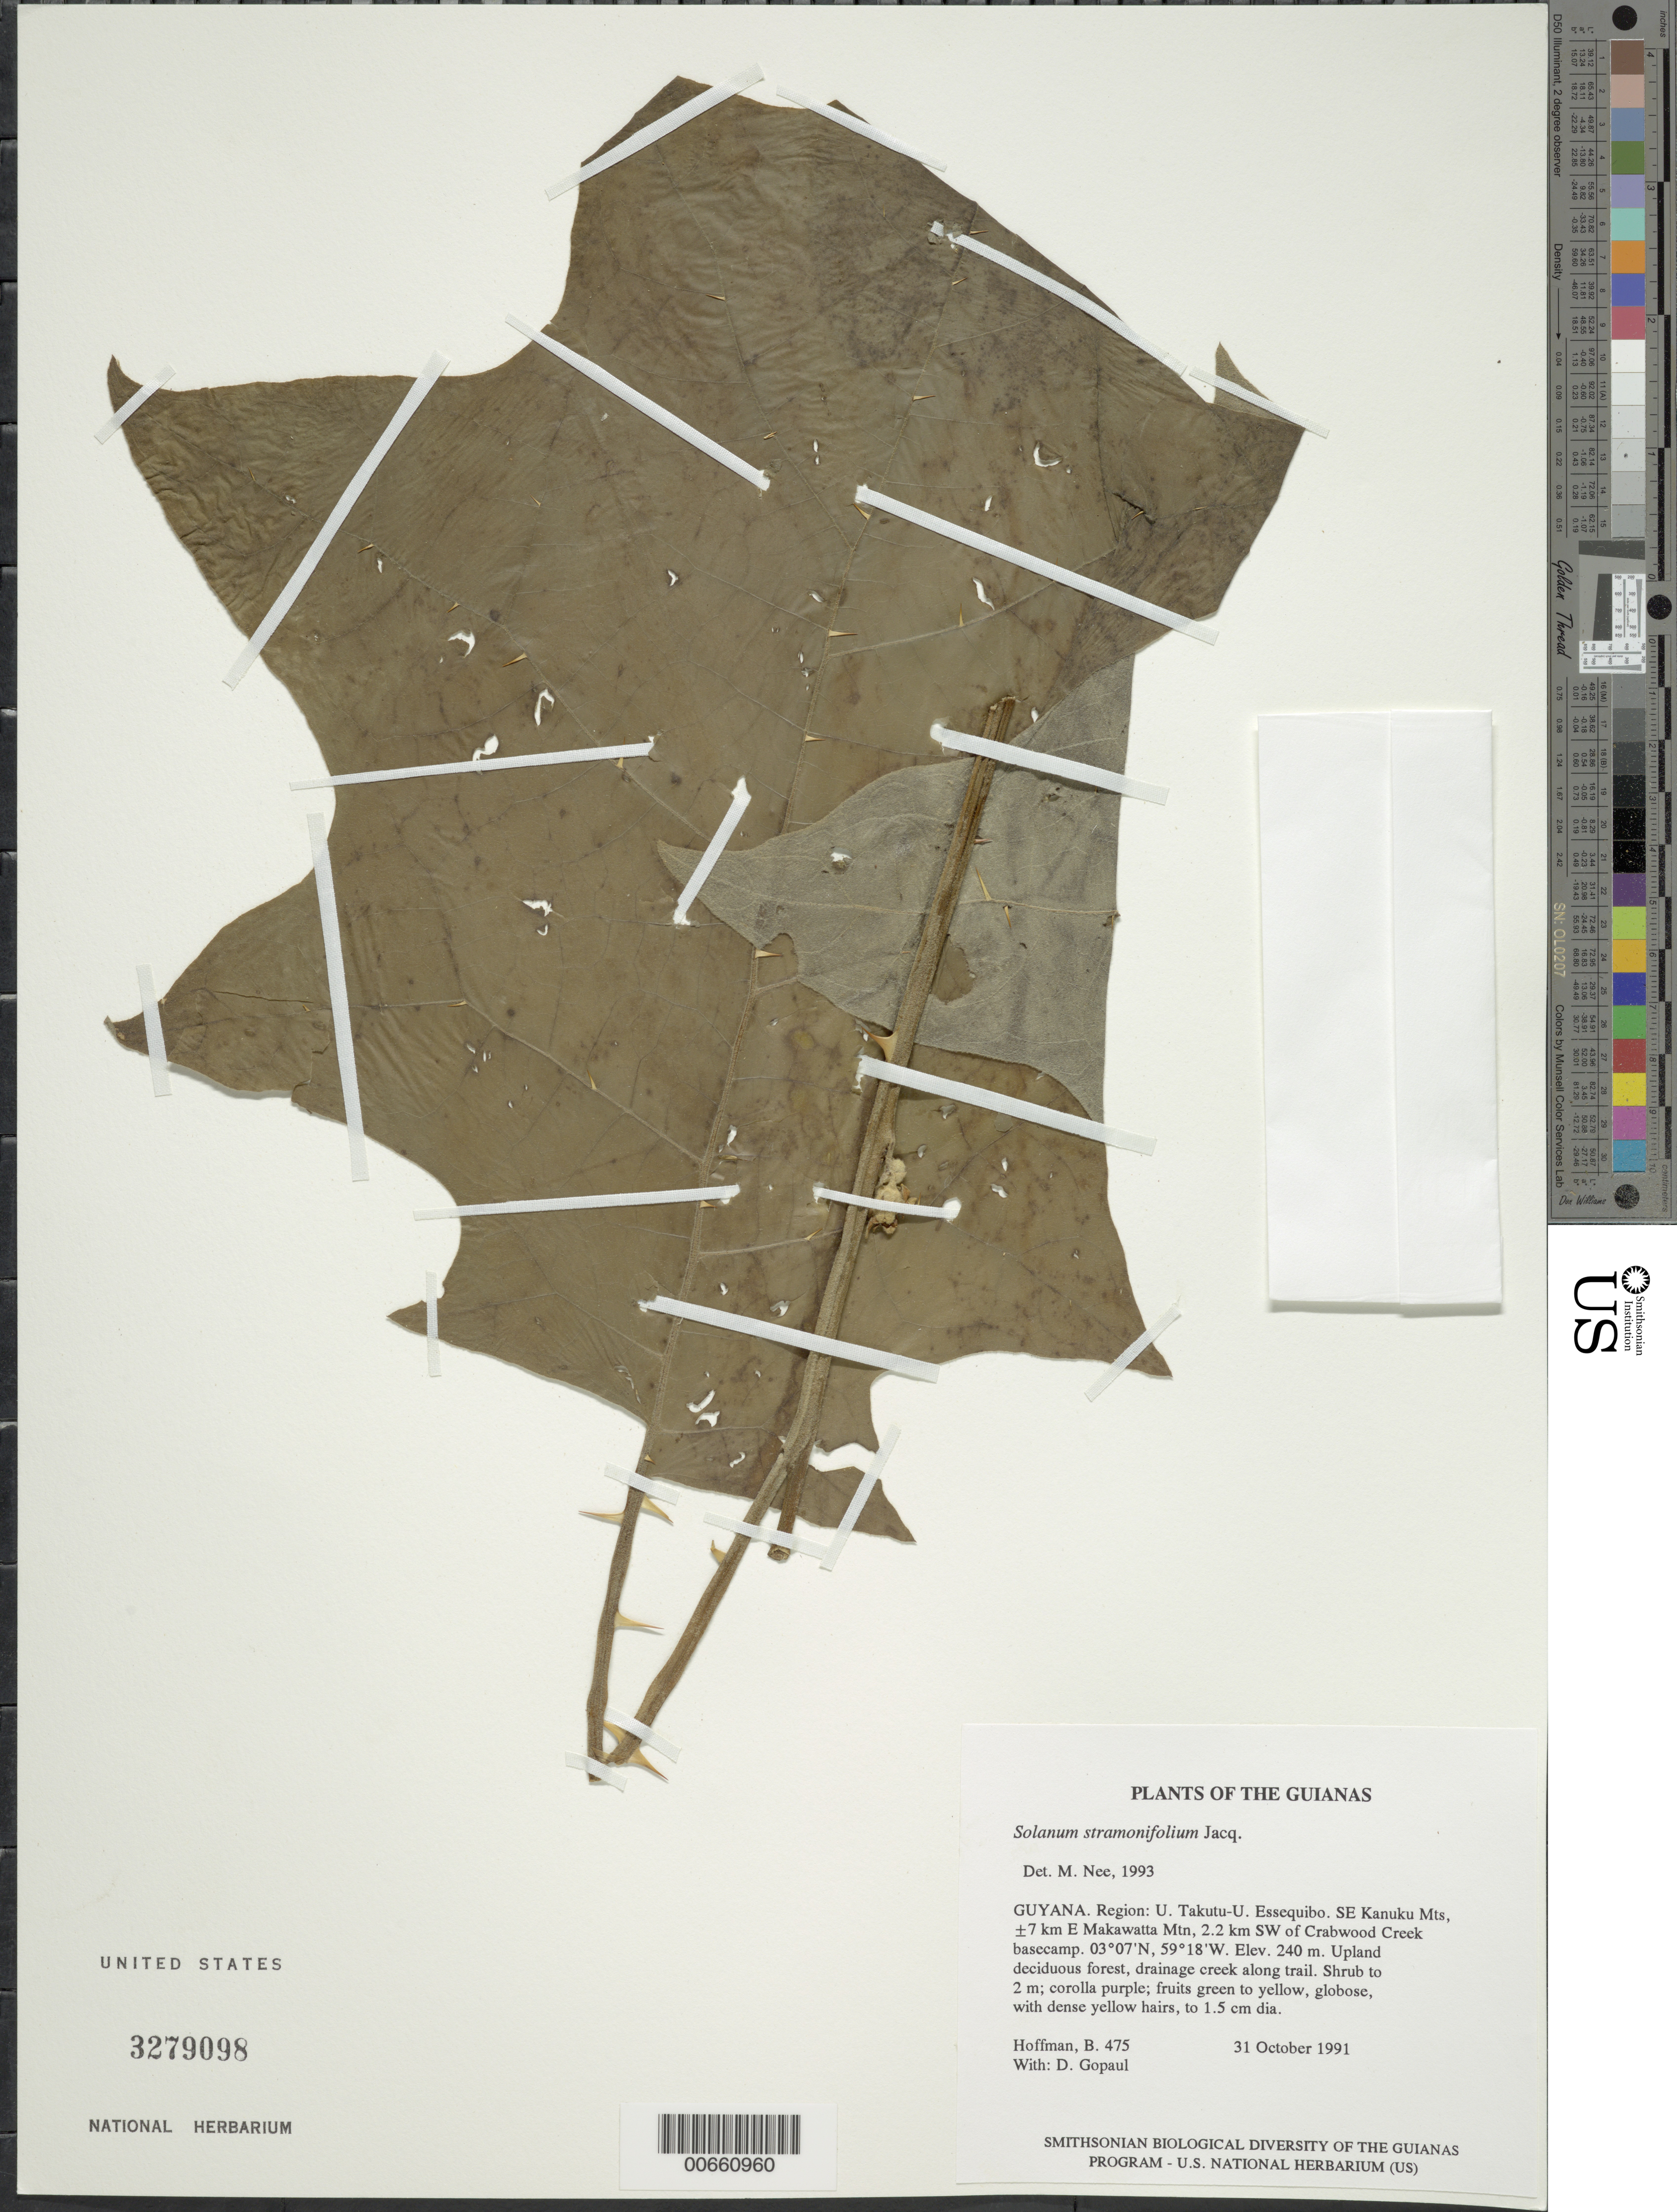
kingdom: Plantae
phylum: Tracheophyta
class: Magnoliopsida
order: Solanales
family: Solanaceae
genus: Solanum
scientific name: Solanum stramoniifolium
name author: Jacq.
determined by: Nee, Michael H.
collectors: B. Hoffman & D. Gopaul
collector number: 475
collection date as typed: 10 Oct 1991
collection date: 1991-10-10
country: Guyana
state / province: U. Takutu-U. Essequibo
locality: SE Kanuku Mts, ±7 km E of Makawatta Mountain, 2.2 km SW of Crabwood Creek basecamp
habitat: Upland deciduous forest, drainage creek along trail.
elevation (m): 240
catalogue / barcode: US 3279098